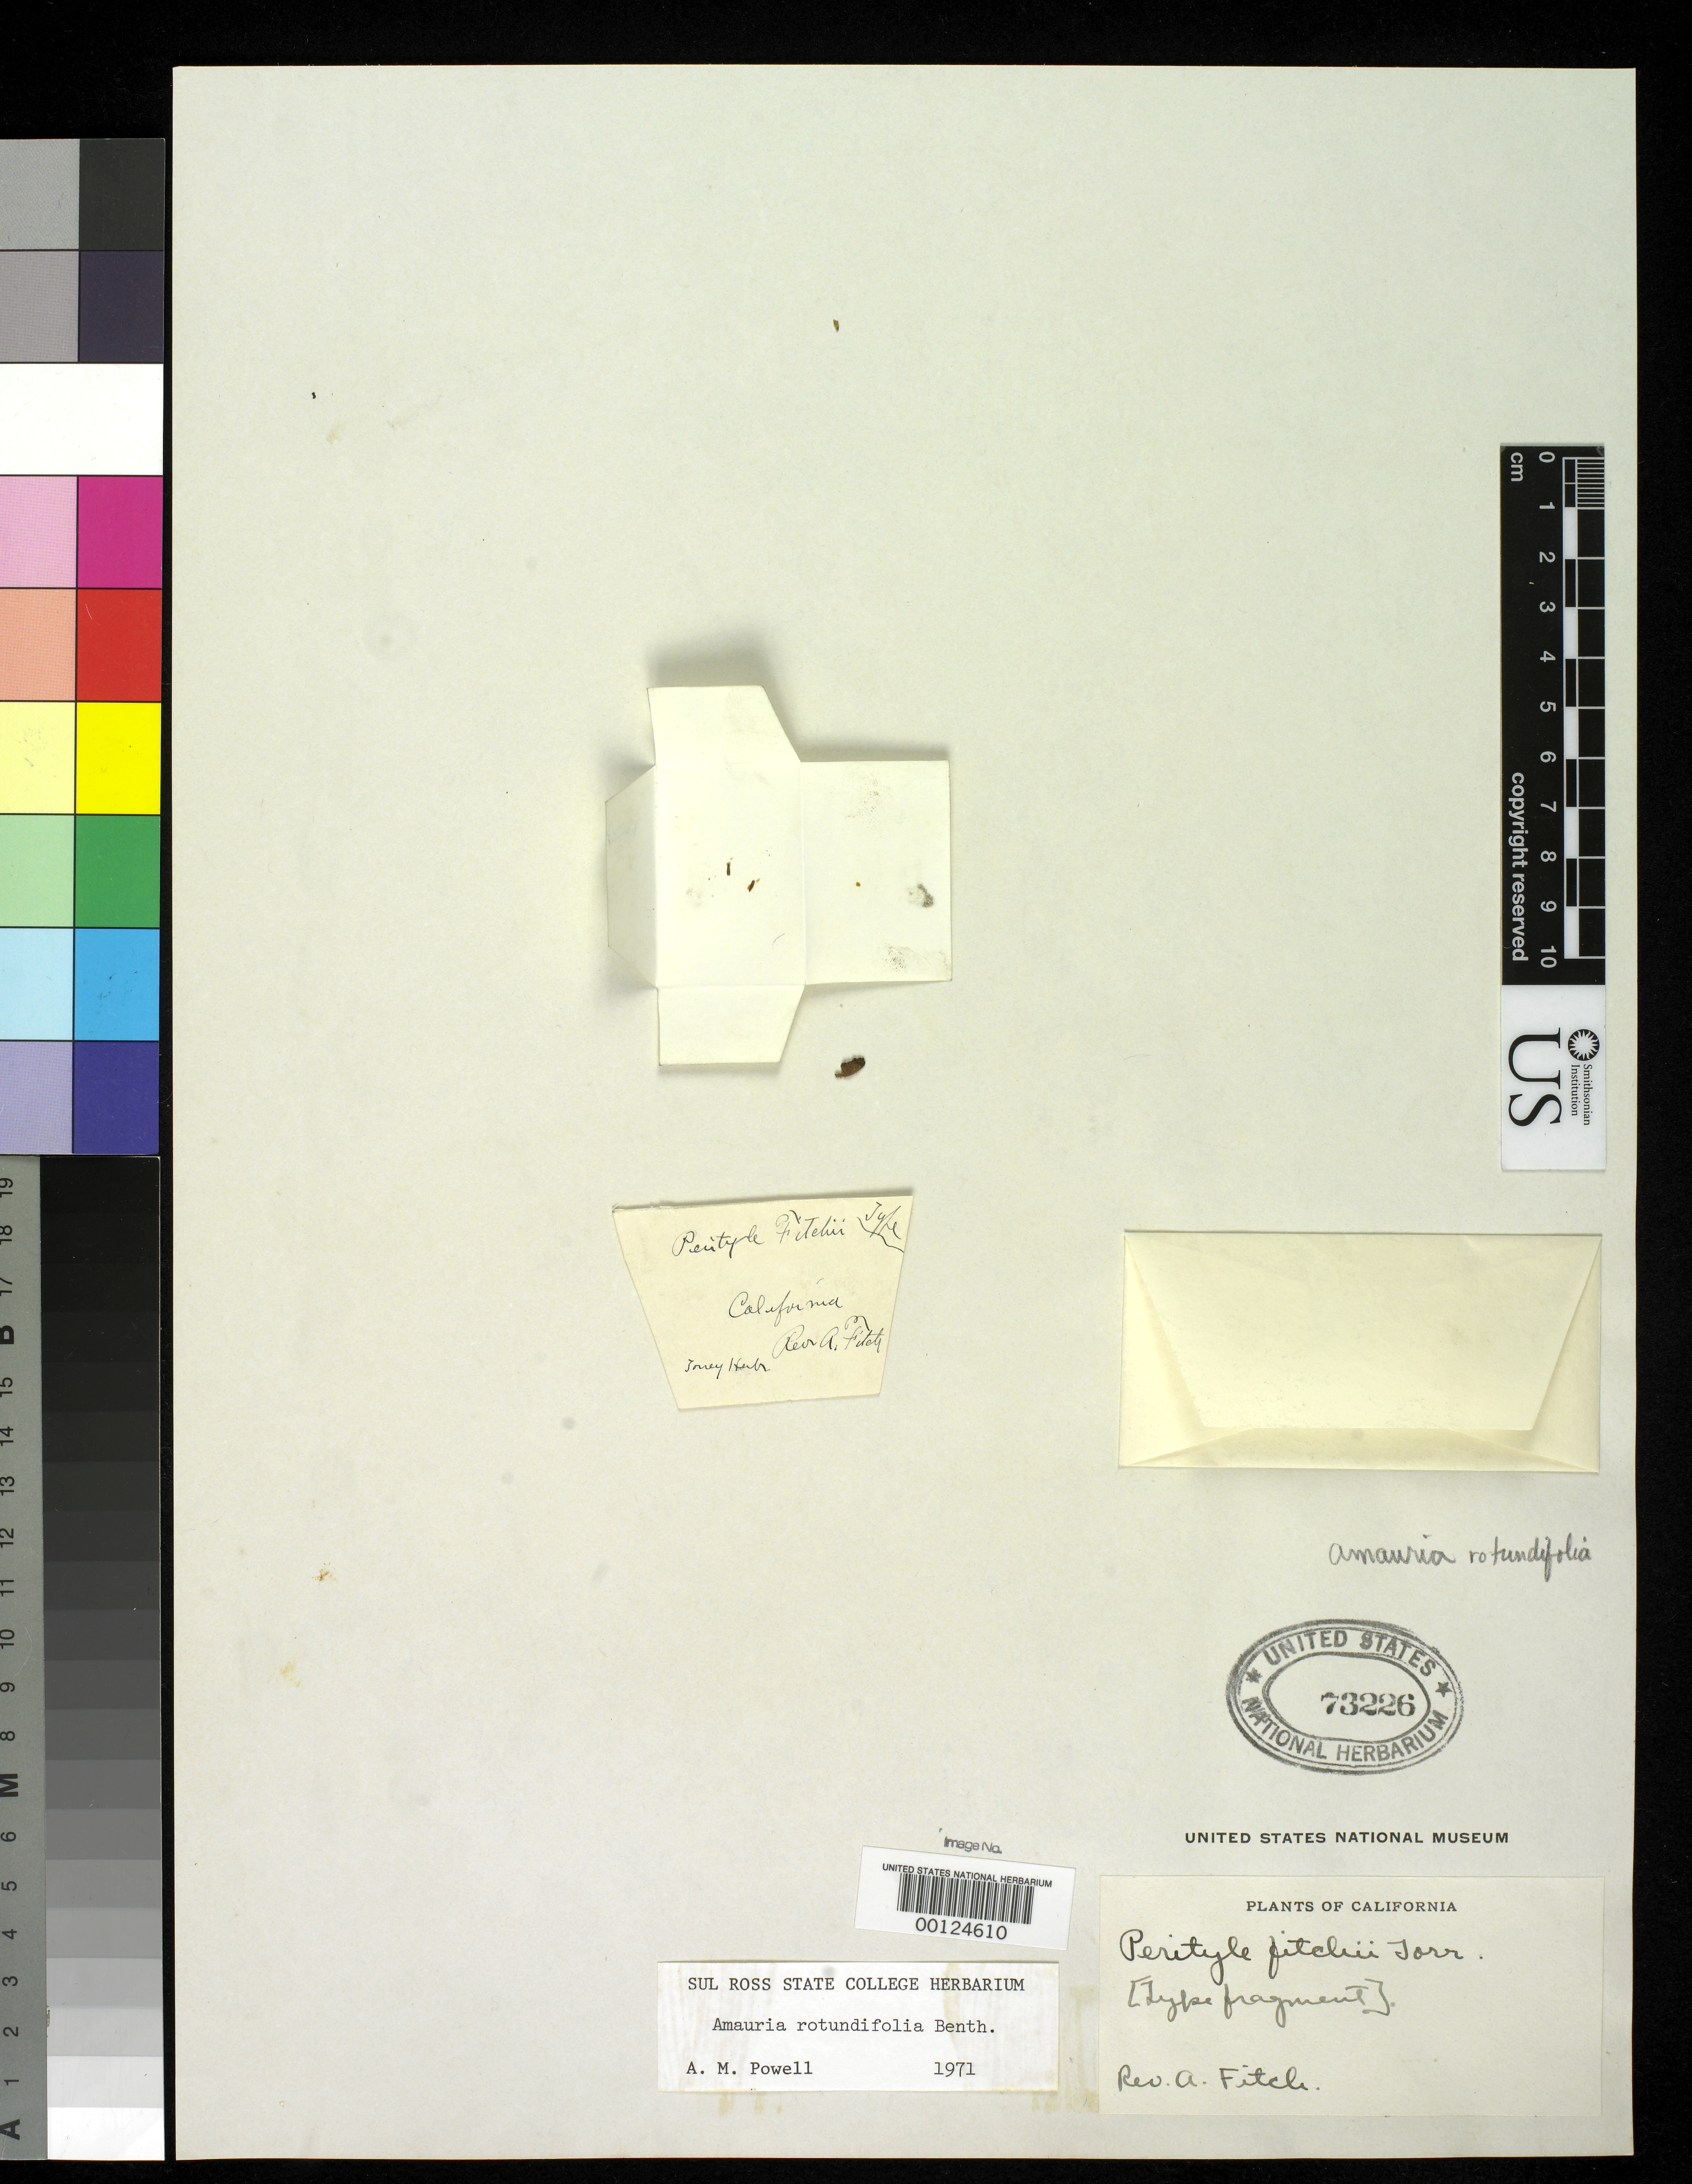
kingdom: Plantae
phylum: Tracheophyta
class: Magnoliopsida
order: Asterales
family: Asteraceae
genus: Perityle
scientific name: Perityle fitchii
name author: Torr.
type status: Isotype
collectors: A. Fitch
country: United States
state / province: California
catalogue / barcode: US 73226